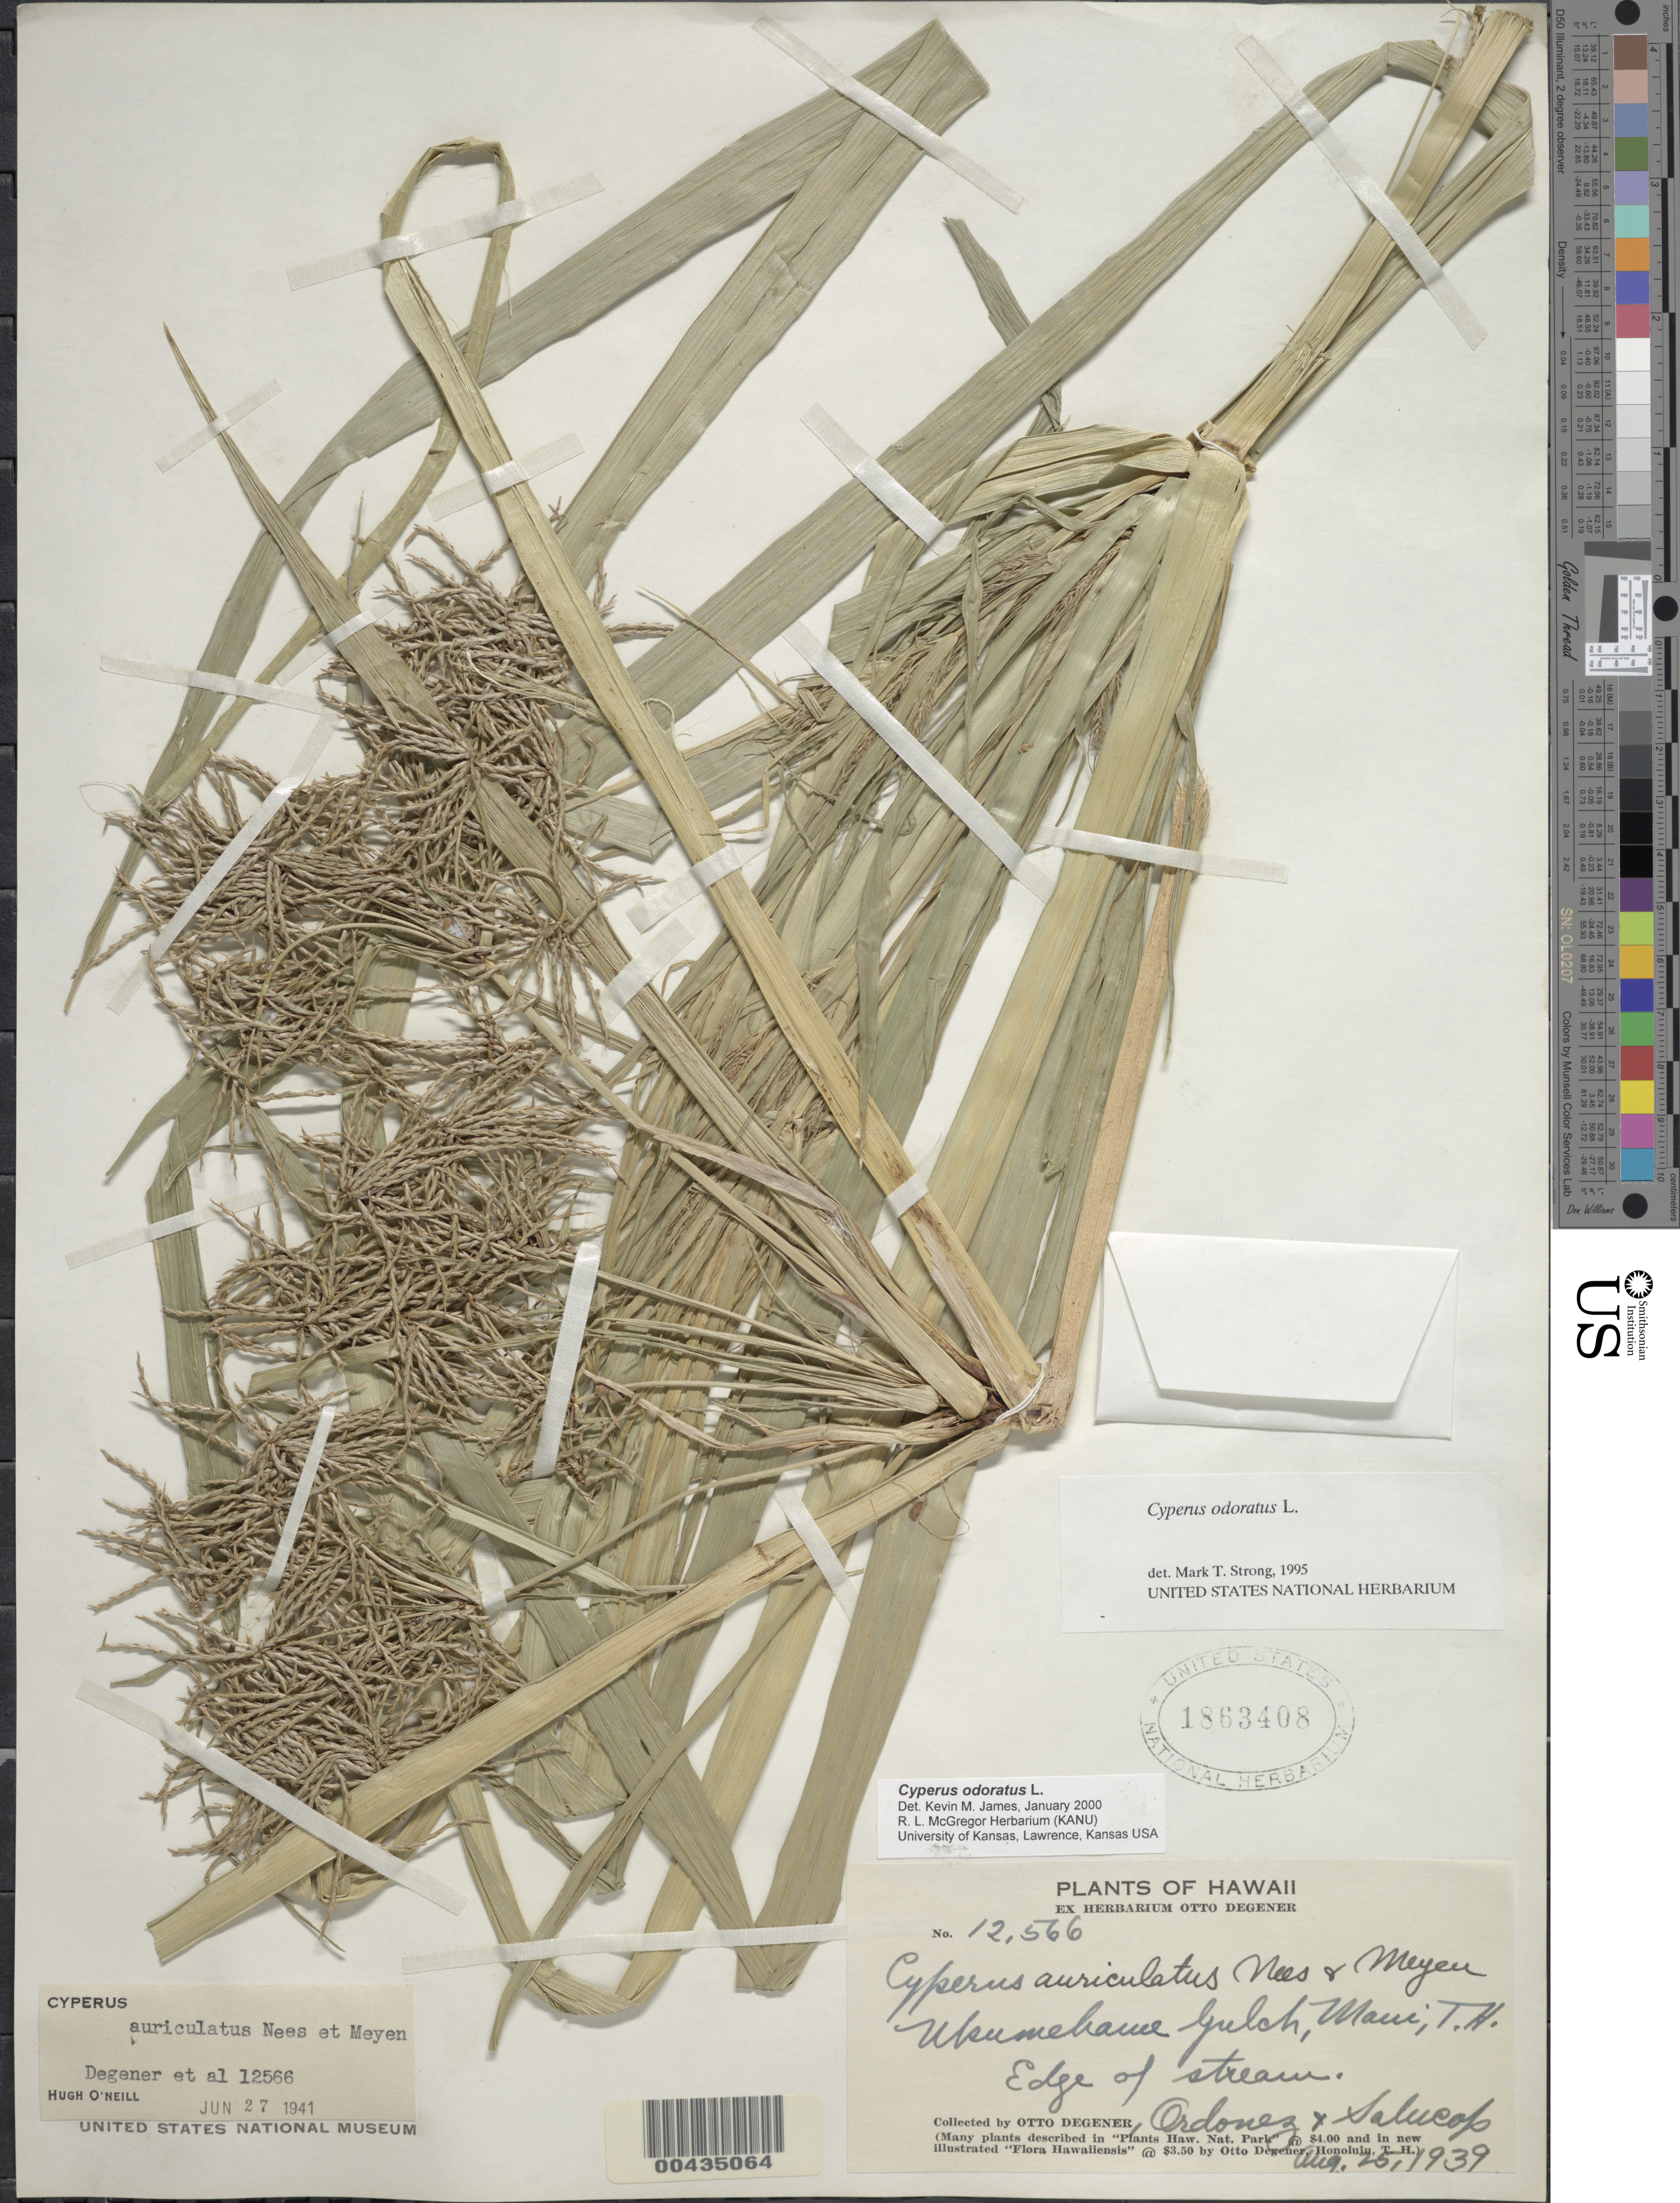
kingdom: Plantae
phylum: Tracheophyta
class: Liliopsida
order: Poales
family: Cyperaceae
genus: Cyperus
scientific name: Cyperus prescottianus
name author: Hook. & Arn.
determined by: Wagner, W. L., (BOT), Smithsonian Institution - National Museum of Natural History (UNITED STATES)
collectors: O. Degener, Ordonez & -- Salucop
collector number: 12566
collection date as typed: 25 Aug 1939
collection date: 1939-08-25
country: United States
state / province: Hawaii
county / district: Maui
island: Maui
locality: Ukumehame Gulch, edge of stream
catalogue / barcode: US 1863408